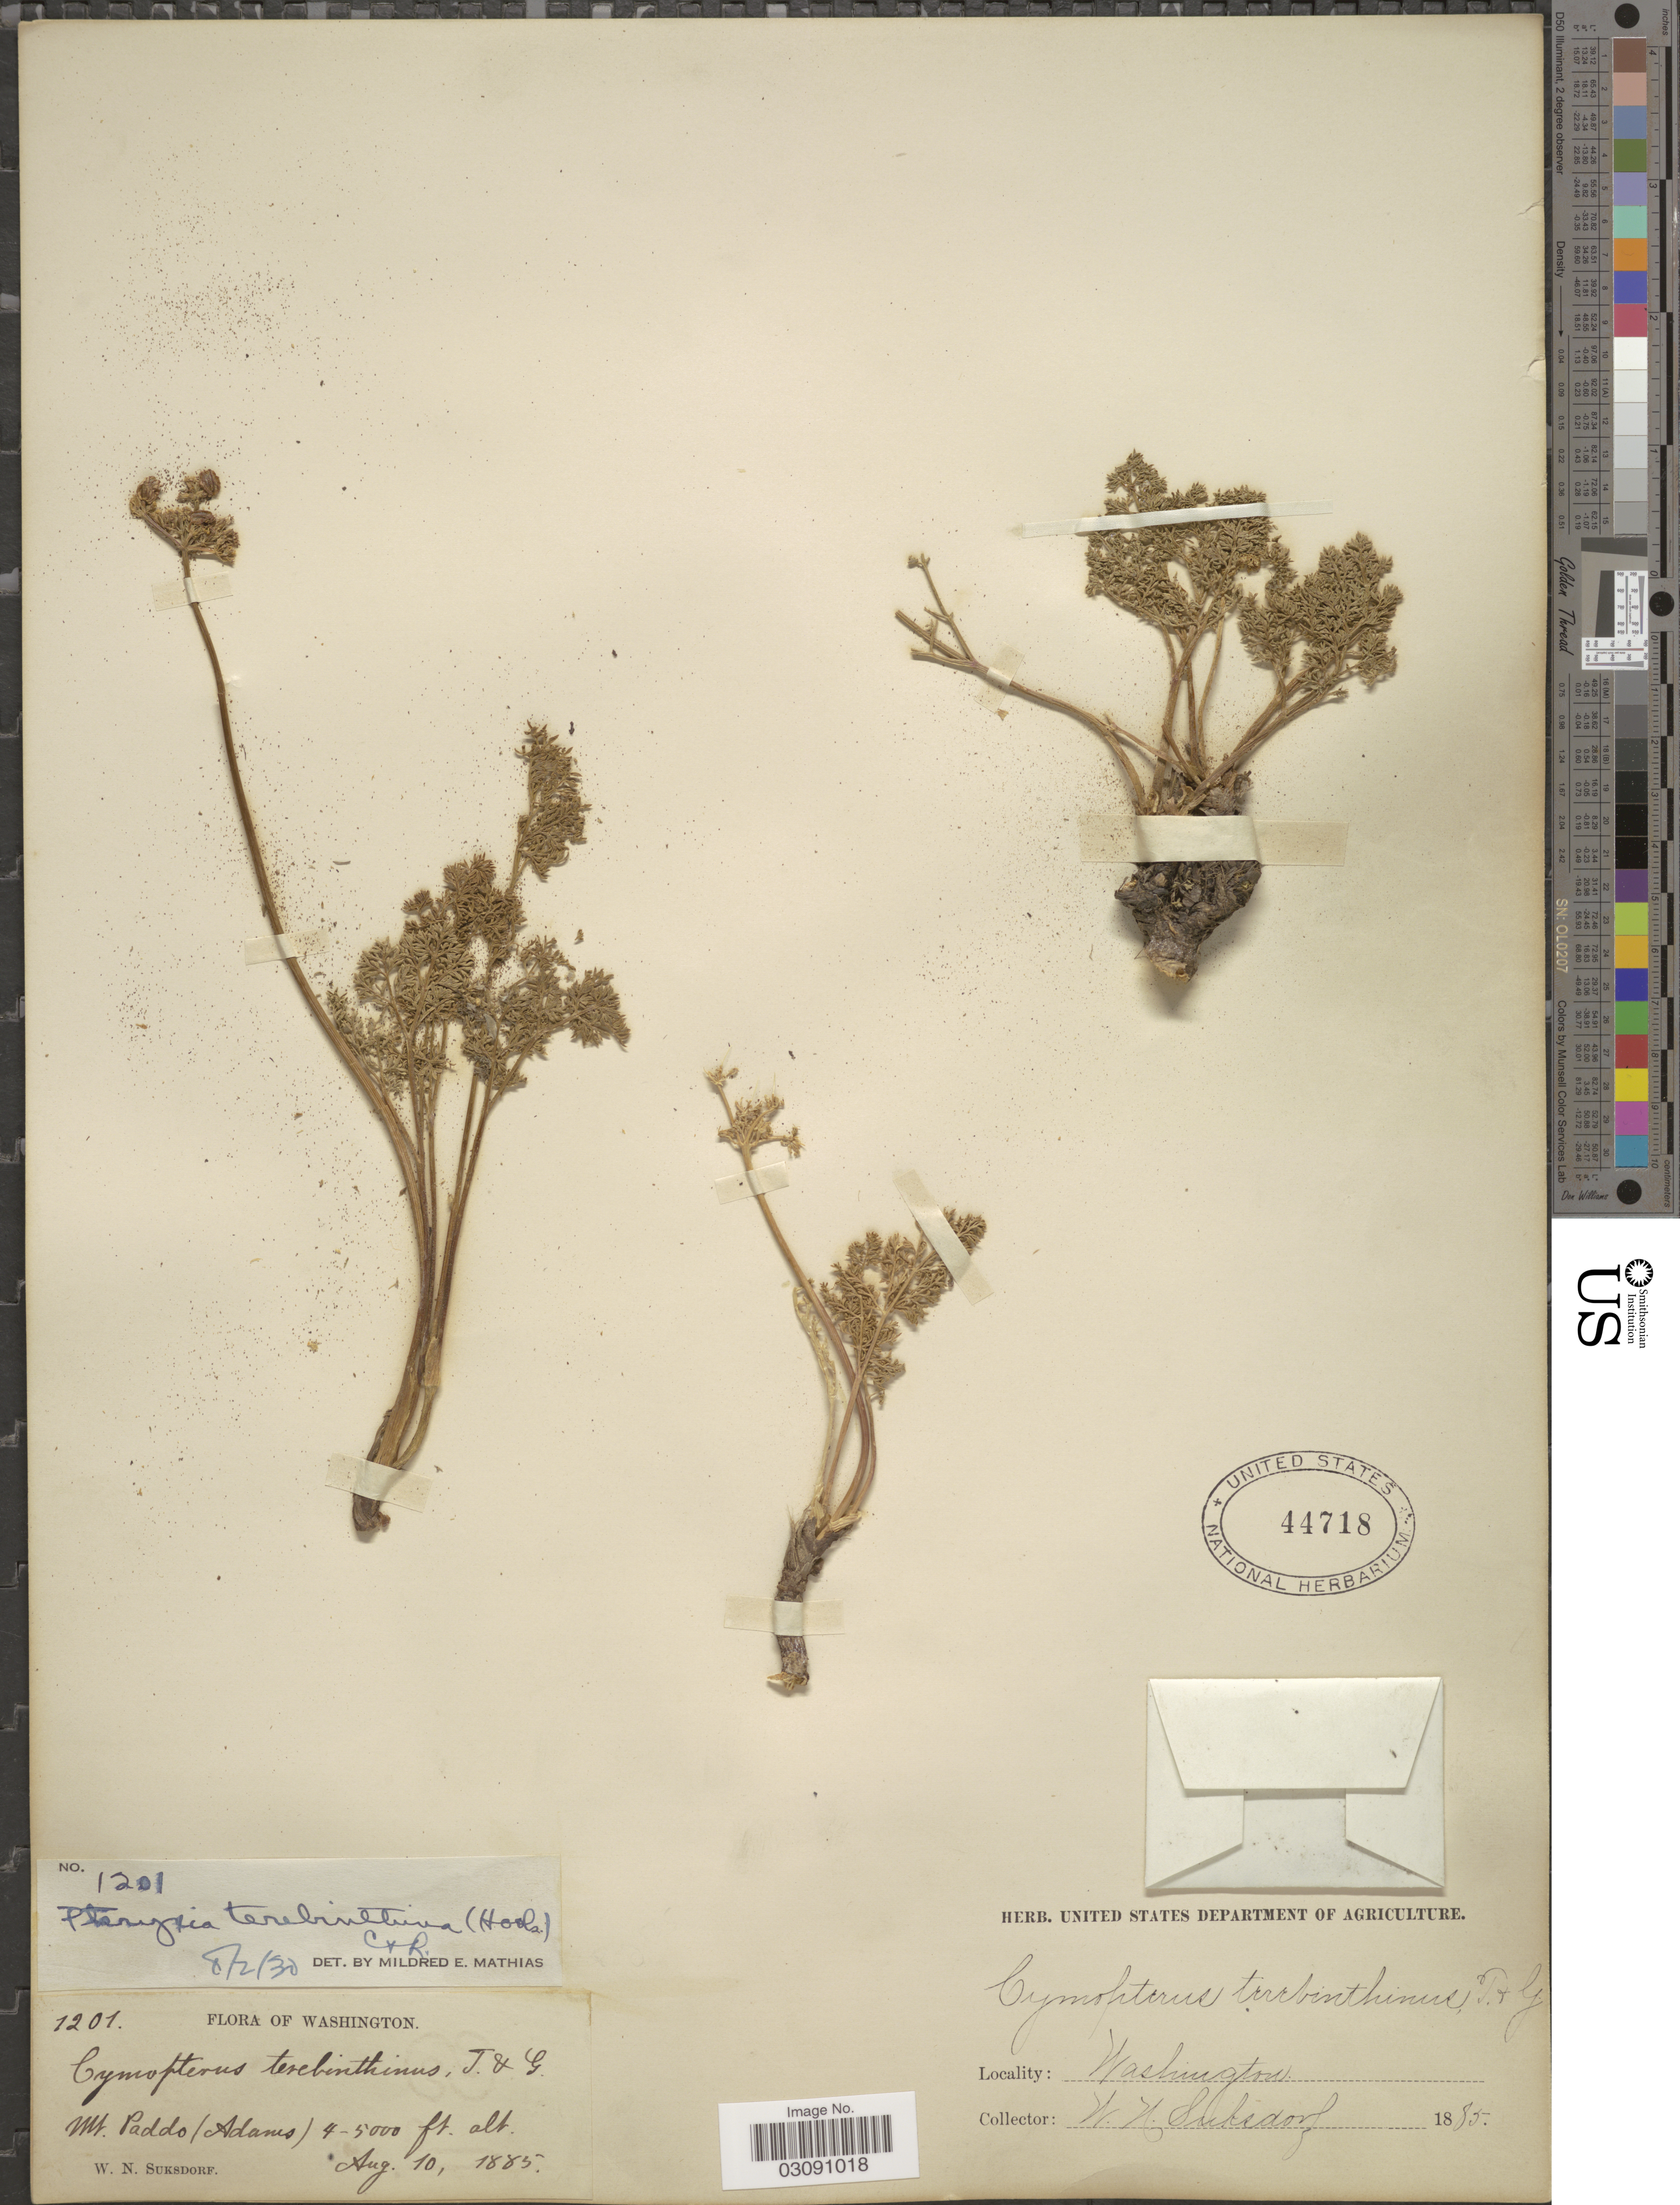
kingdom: Plantae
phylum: Tracheophyta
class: Magnoliopsida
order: Apiales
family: Apiaceae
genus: Pteryxia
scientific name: Pteryxia terebinthina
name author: (Hook.) J.M. Coult. & Rose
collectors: W. N. Suksdorf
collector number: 1201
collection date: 1885-08-10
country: United States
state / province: Washington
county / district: Skamania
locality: Mt. Paddo (Adams).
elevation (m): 1219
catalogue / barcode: US 44718